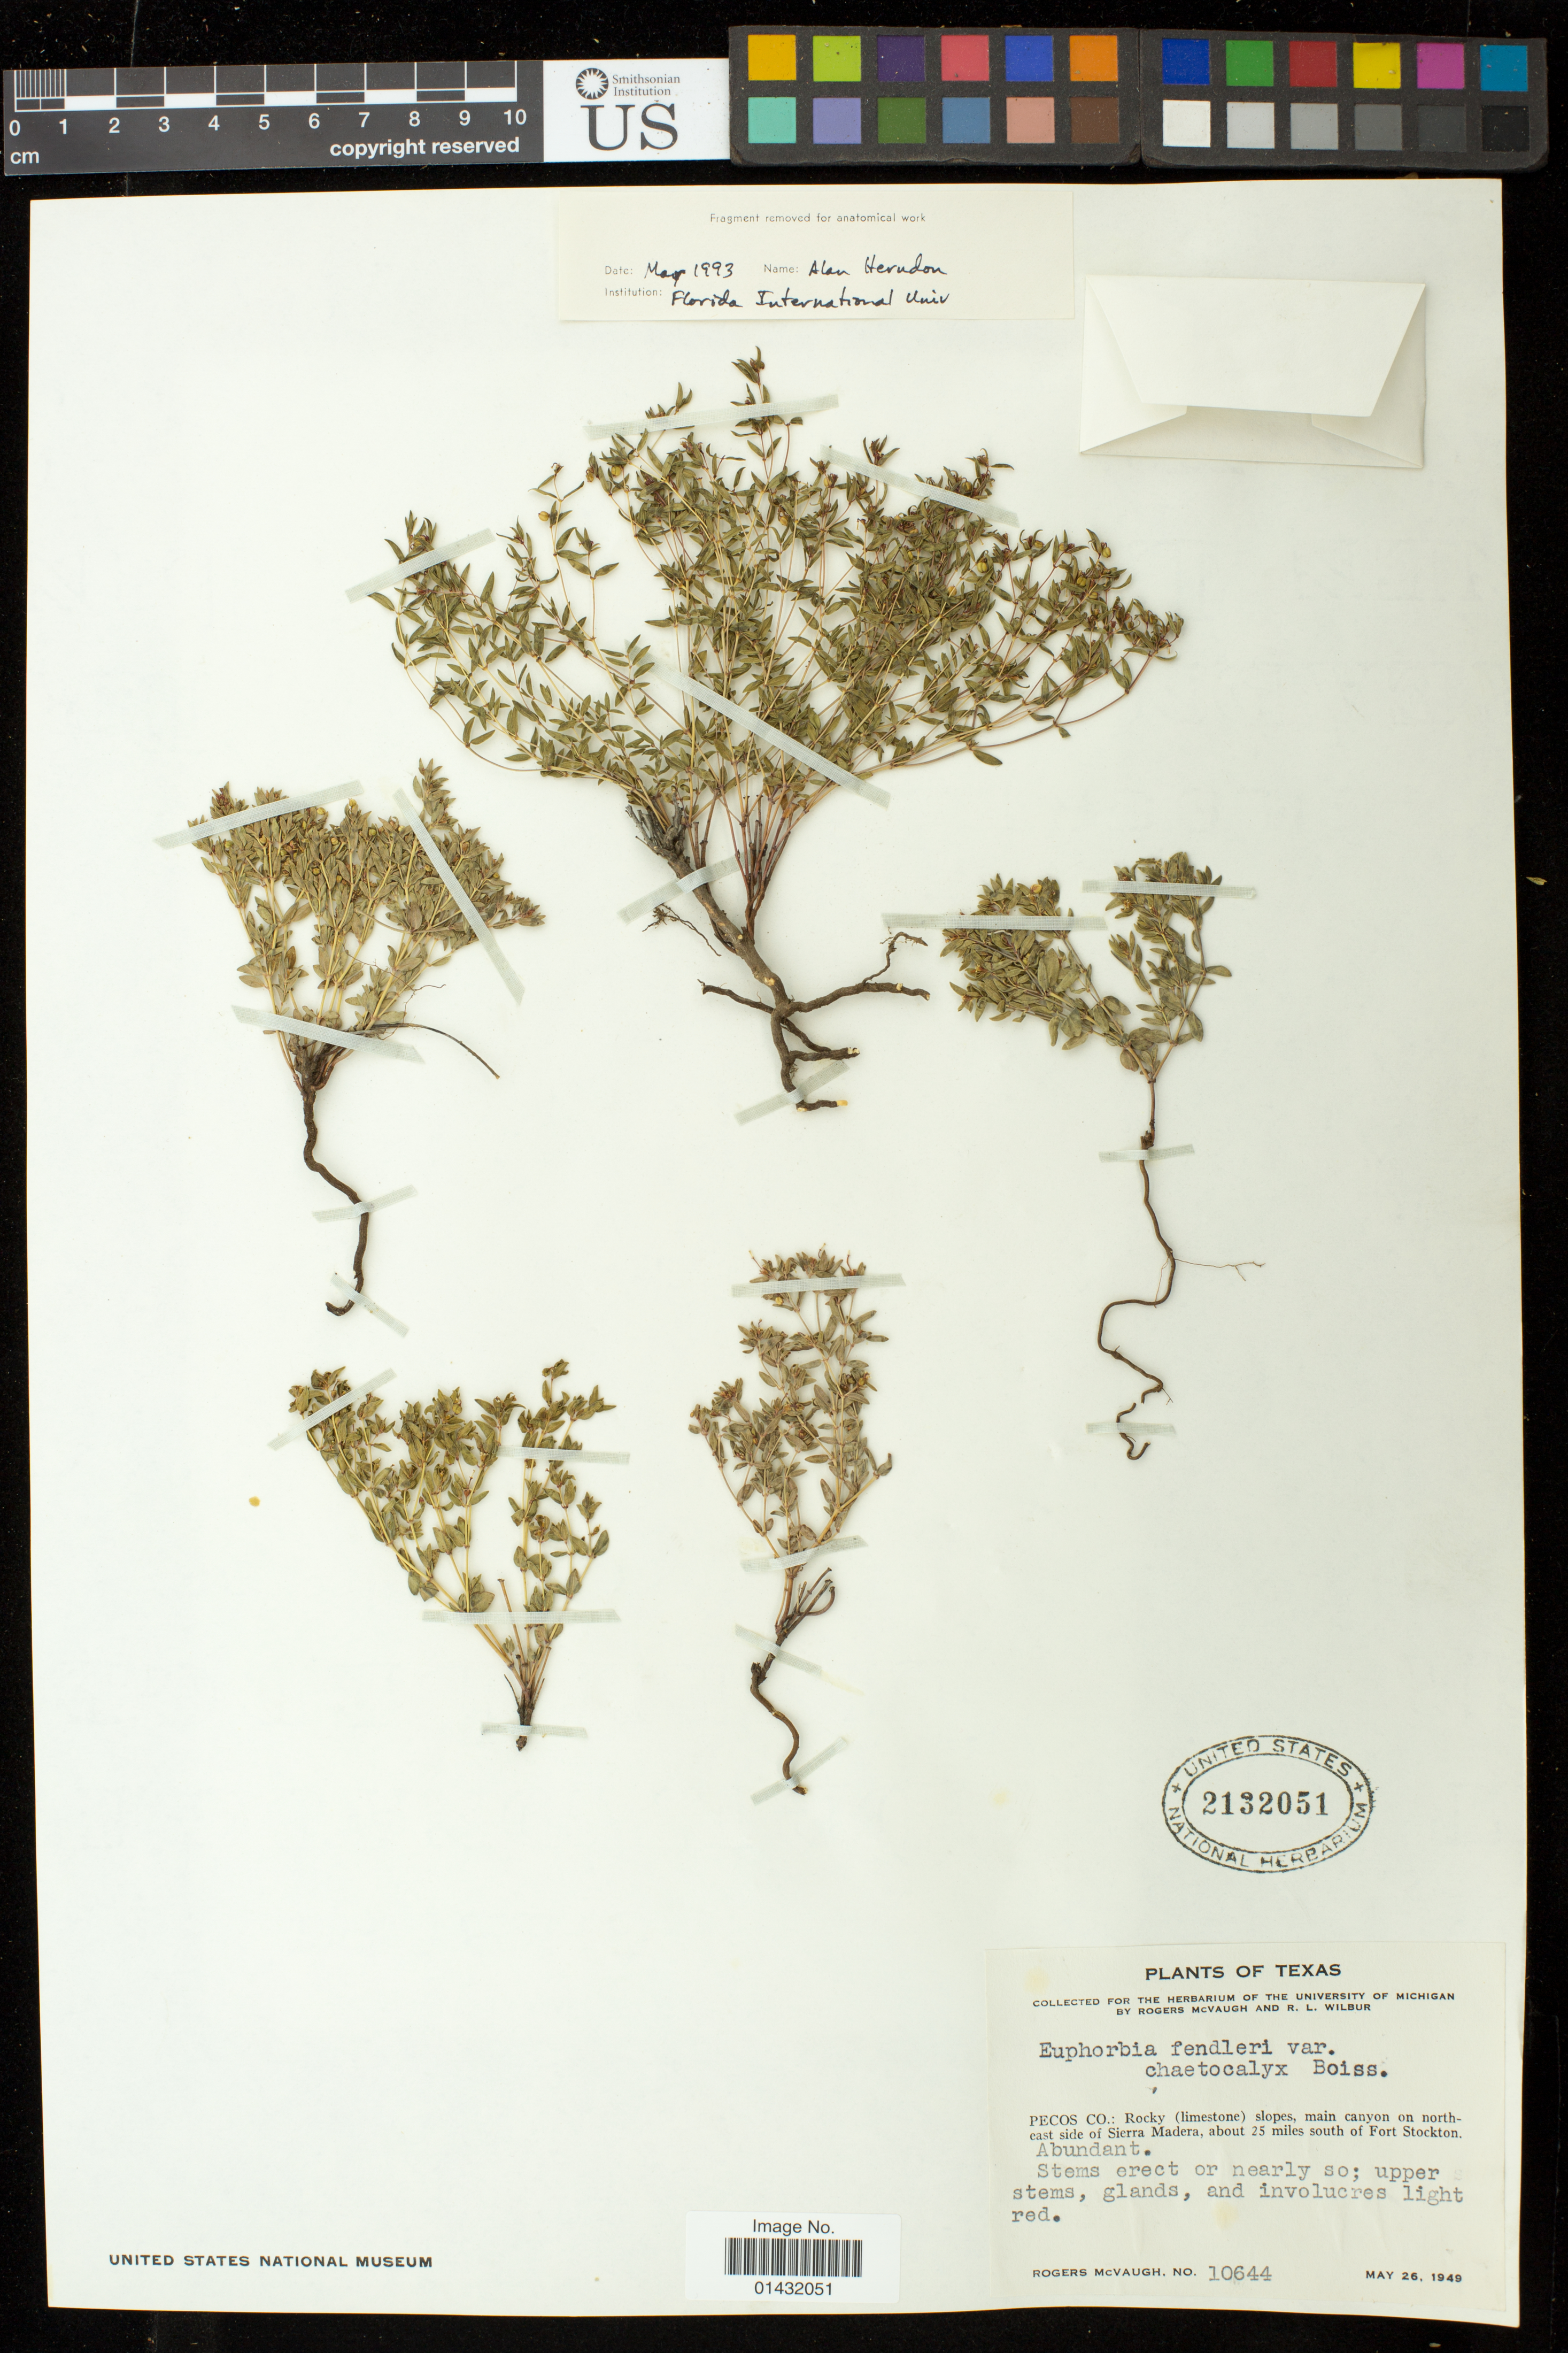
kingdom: Plantae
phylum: Tracheophyta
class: Magnoliopsida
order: Malpighiales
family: Euphorbiaceae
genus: Euphorbia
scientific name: Euphorbia chaetocalyx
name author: Tidestr.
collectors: R. McVaugh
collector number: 10644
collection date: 1949-05-26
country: United States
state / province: Texas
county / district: Pecos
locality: Rocky (limestone) slopes, main canyon on north-east side of Sierra Madera, about 25 miles south of Fort Stockton.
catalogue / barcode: US 2132051